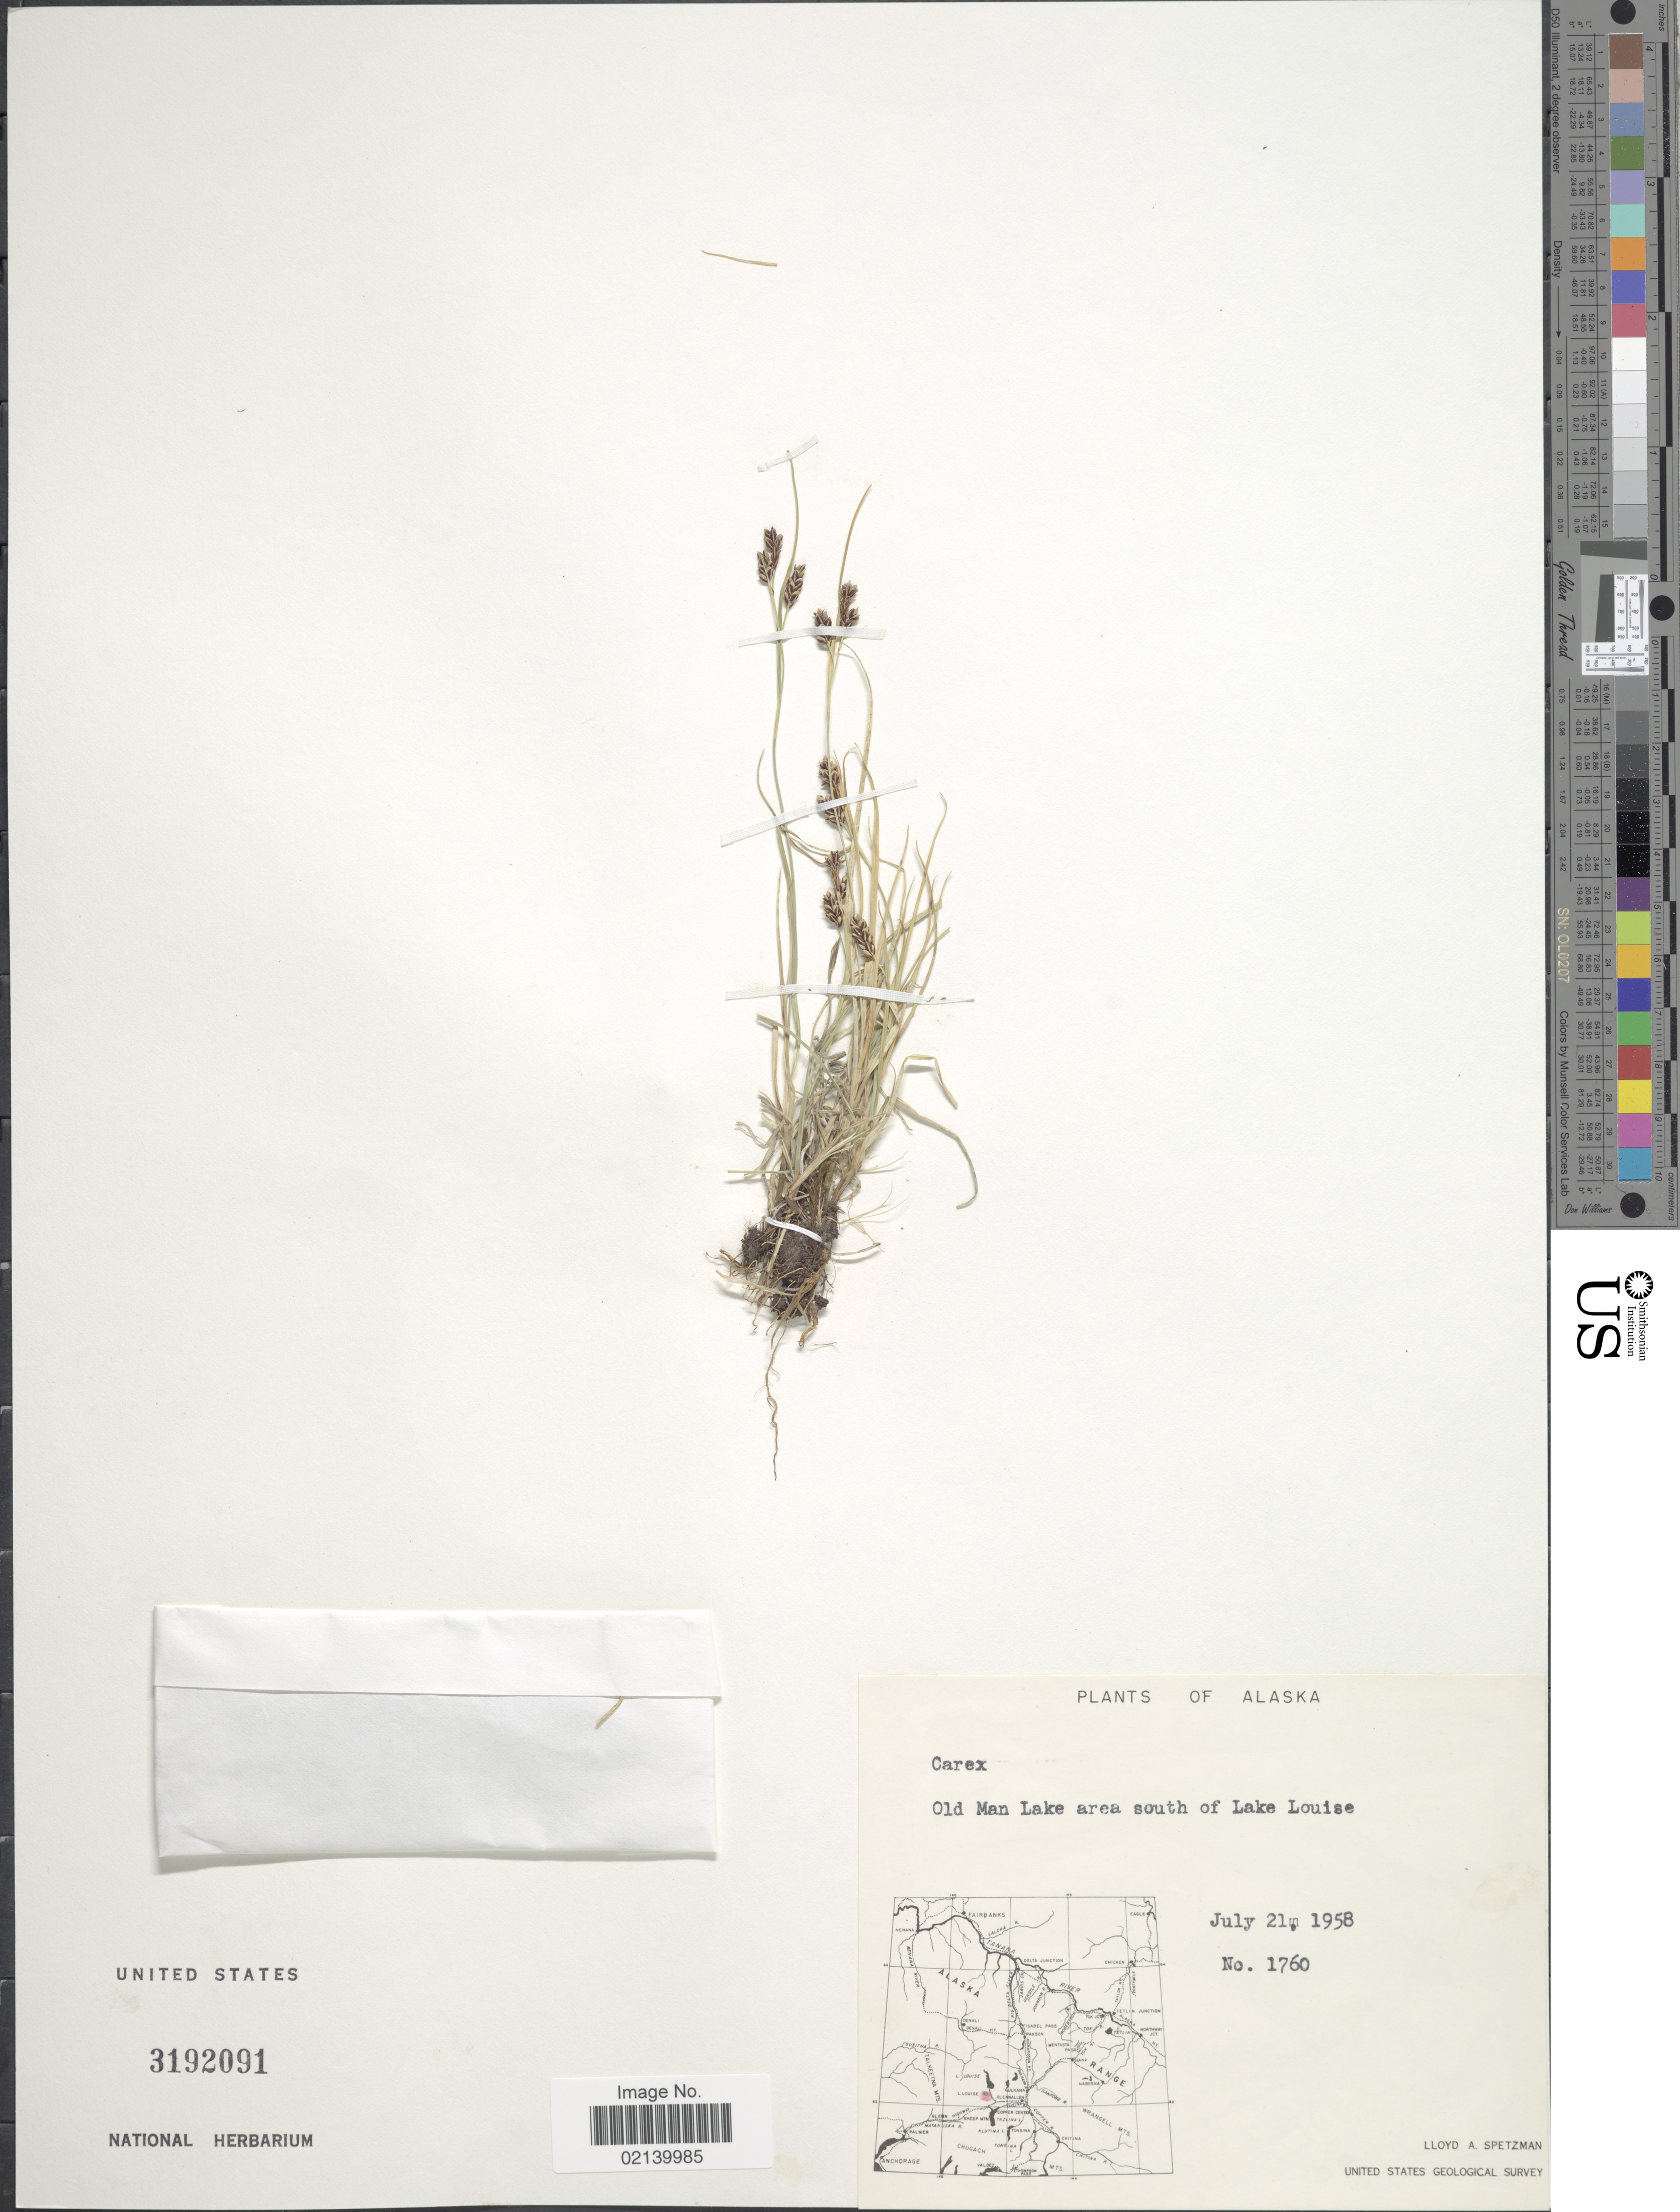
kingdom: Plantae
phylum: Tracheophyta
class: Liliopsida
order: Poales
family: Cyperaceae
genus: Carex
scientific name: Carex sp.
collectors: L. Spetzman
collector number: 1760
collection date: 1958-07-21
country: United States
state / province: Alaska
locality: Old Man Lake area south of Lake Louise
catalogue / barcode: US 3192091